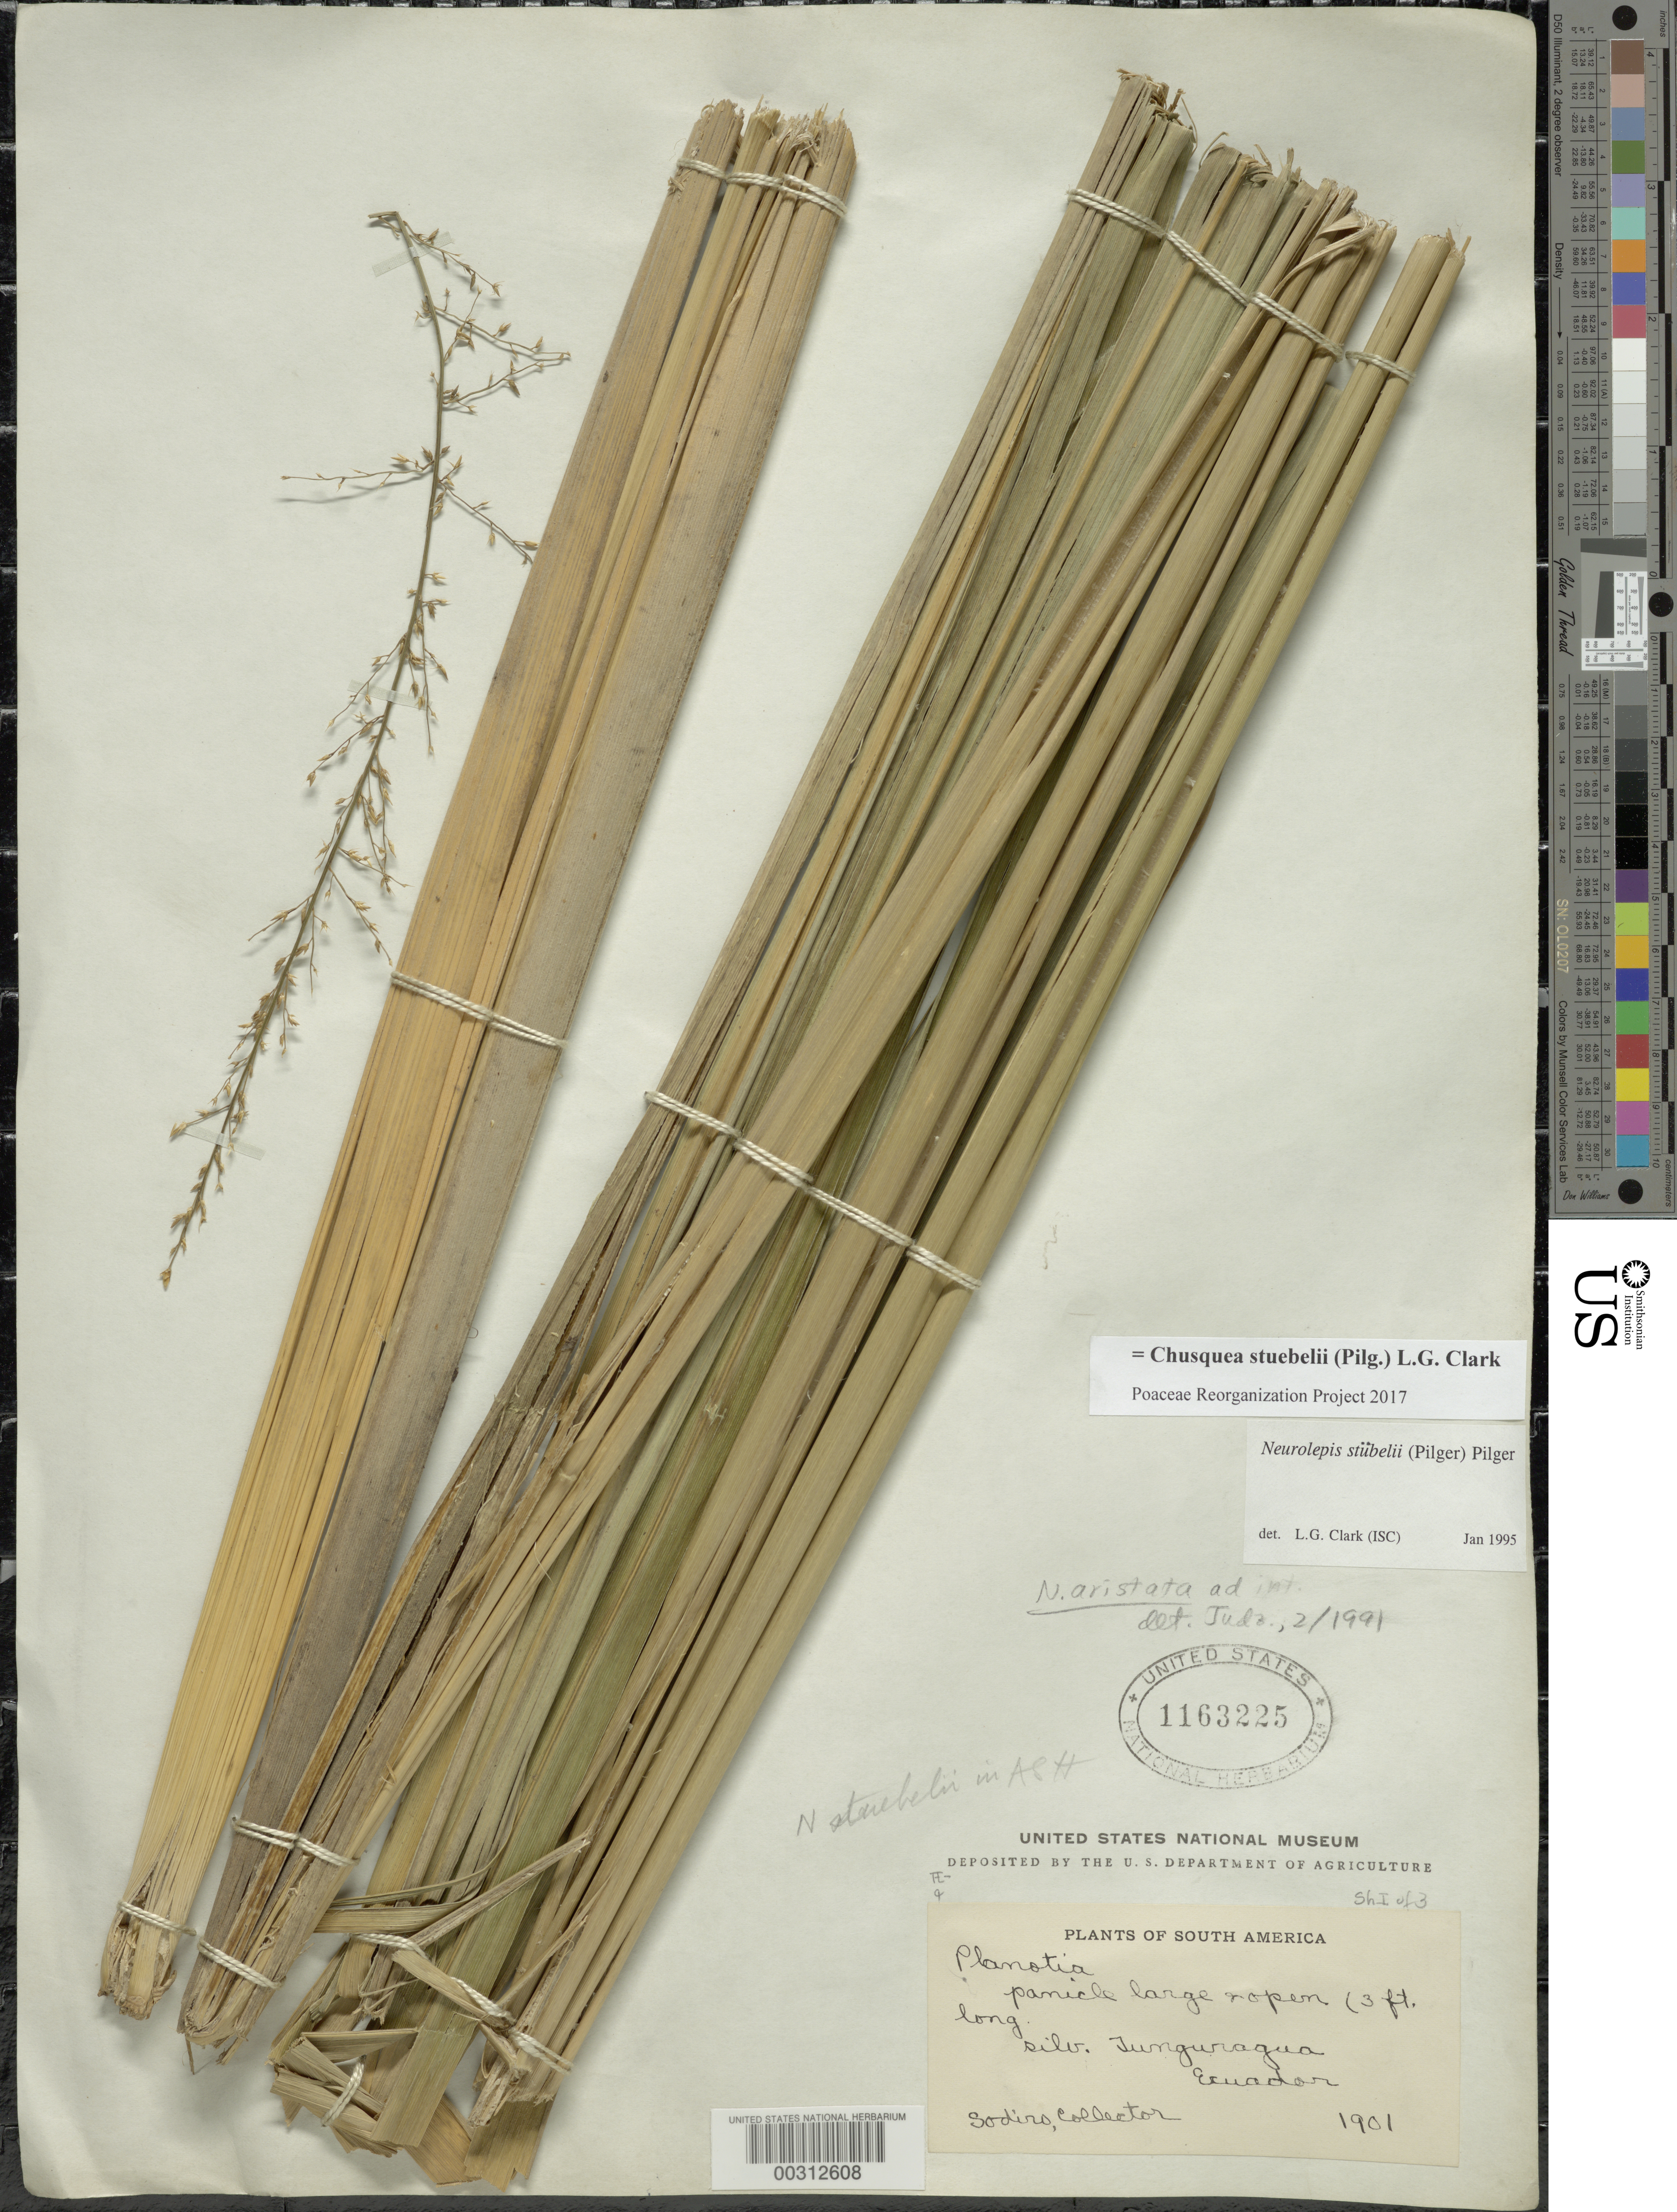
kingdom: Plantae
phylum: Tracheophyta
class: Liliopsida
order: Poales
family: Poaceae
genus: Chusquea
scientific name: Chusquea stuebelii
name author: (Pilg.) L.G. Clark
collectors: L. Sodiro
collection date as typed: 1901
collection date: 1901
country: Ecuador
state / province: Tungurahua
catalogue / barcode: US 1163225